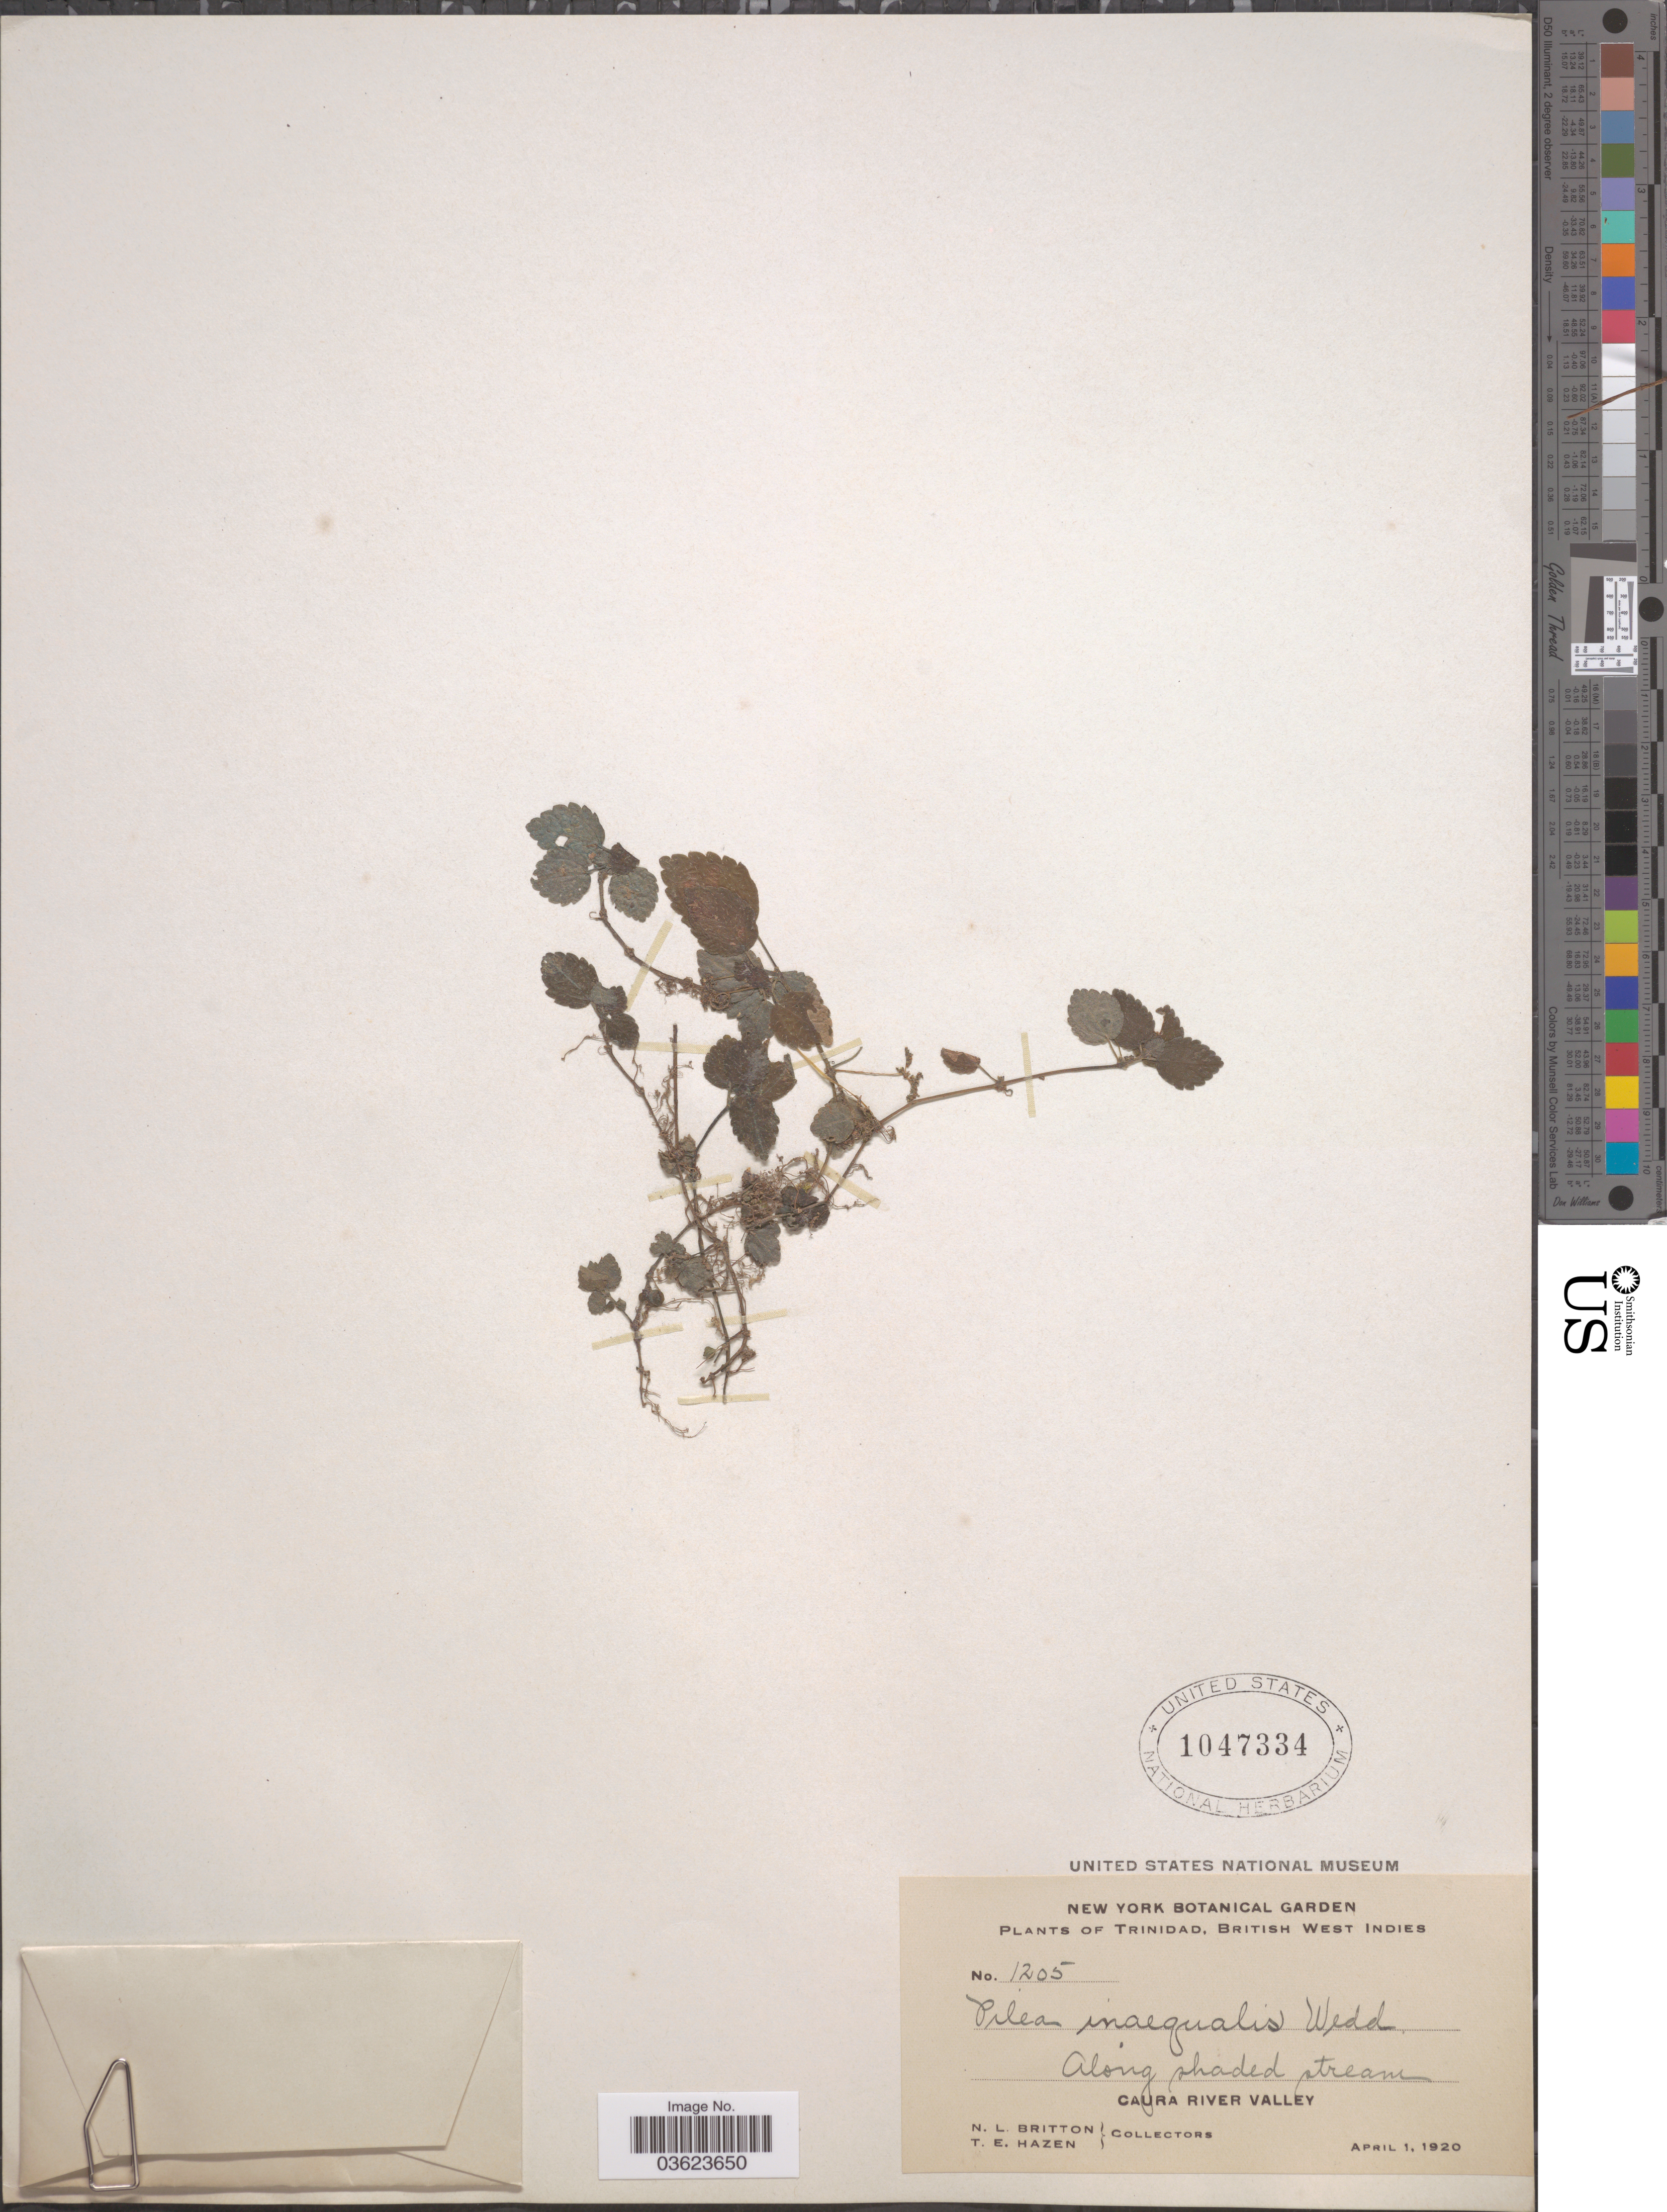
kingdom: Plantae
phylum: Tracheophyta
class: Magnoliopsida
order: Rosales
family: Urticaceae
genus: Pilea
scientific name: Pilea inaequalis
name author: (Juss. ex Poir.) Wedd.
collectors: N. Britton & T. E. Hazen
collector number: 1205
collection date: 1920-04-01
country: Trinidad and Tobago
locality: Trinidad, British West Indies. Caura River Valley.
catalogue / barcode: US 1047334